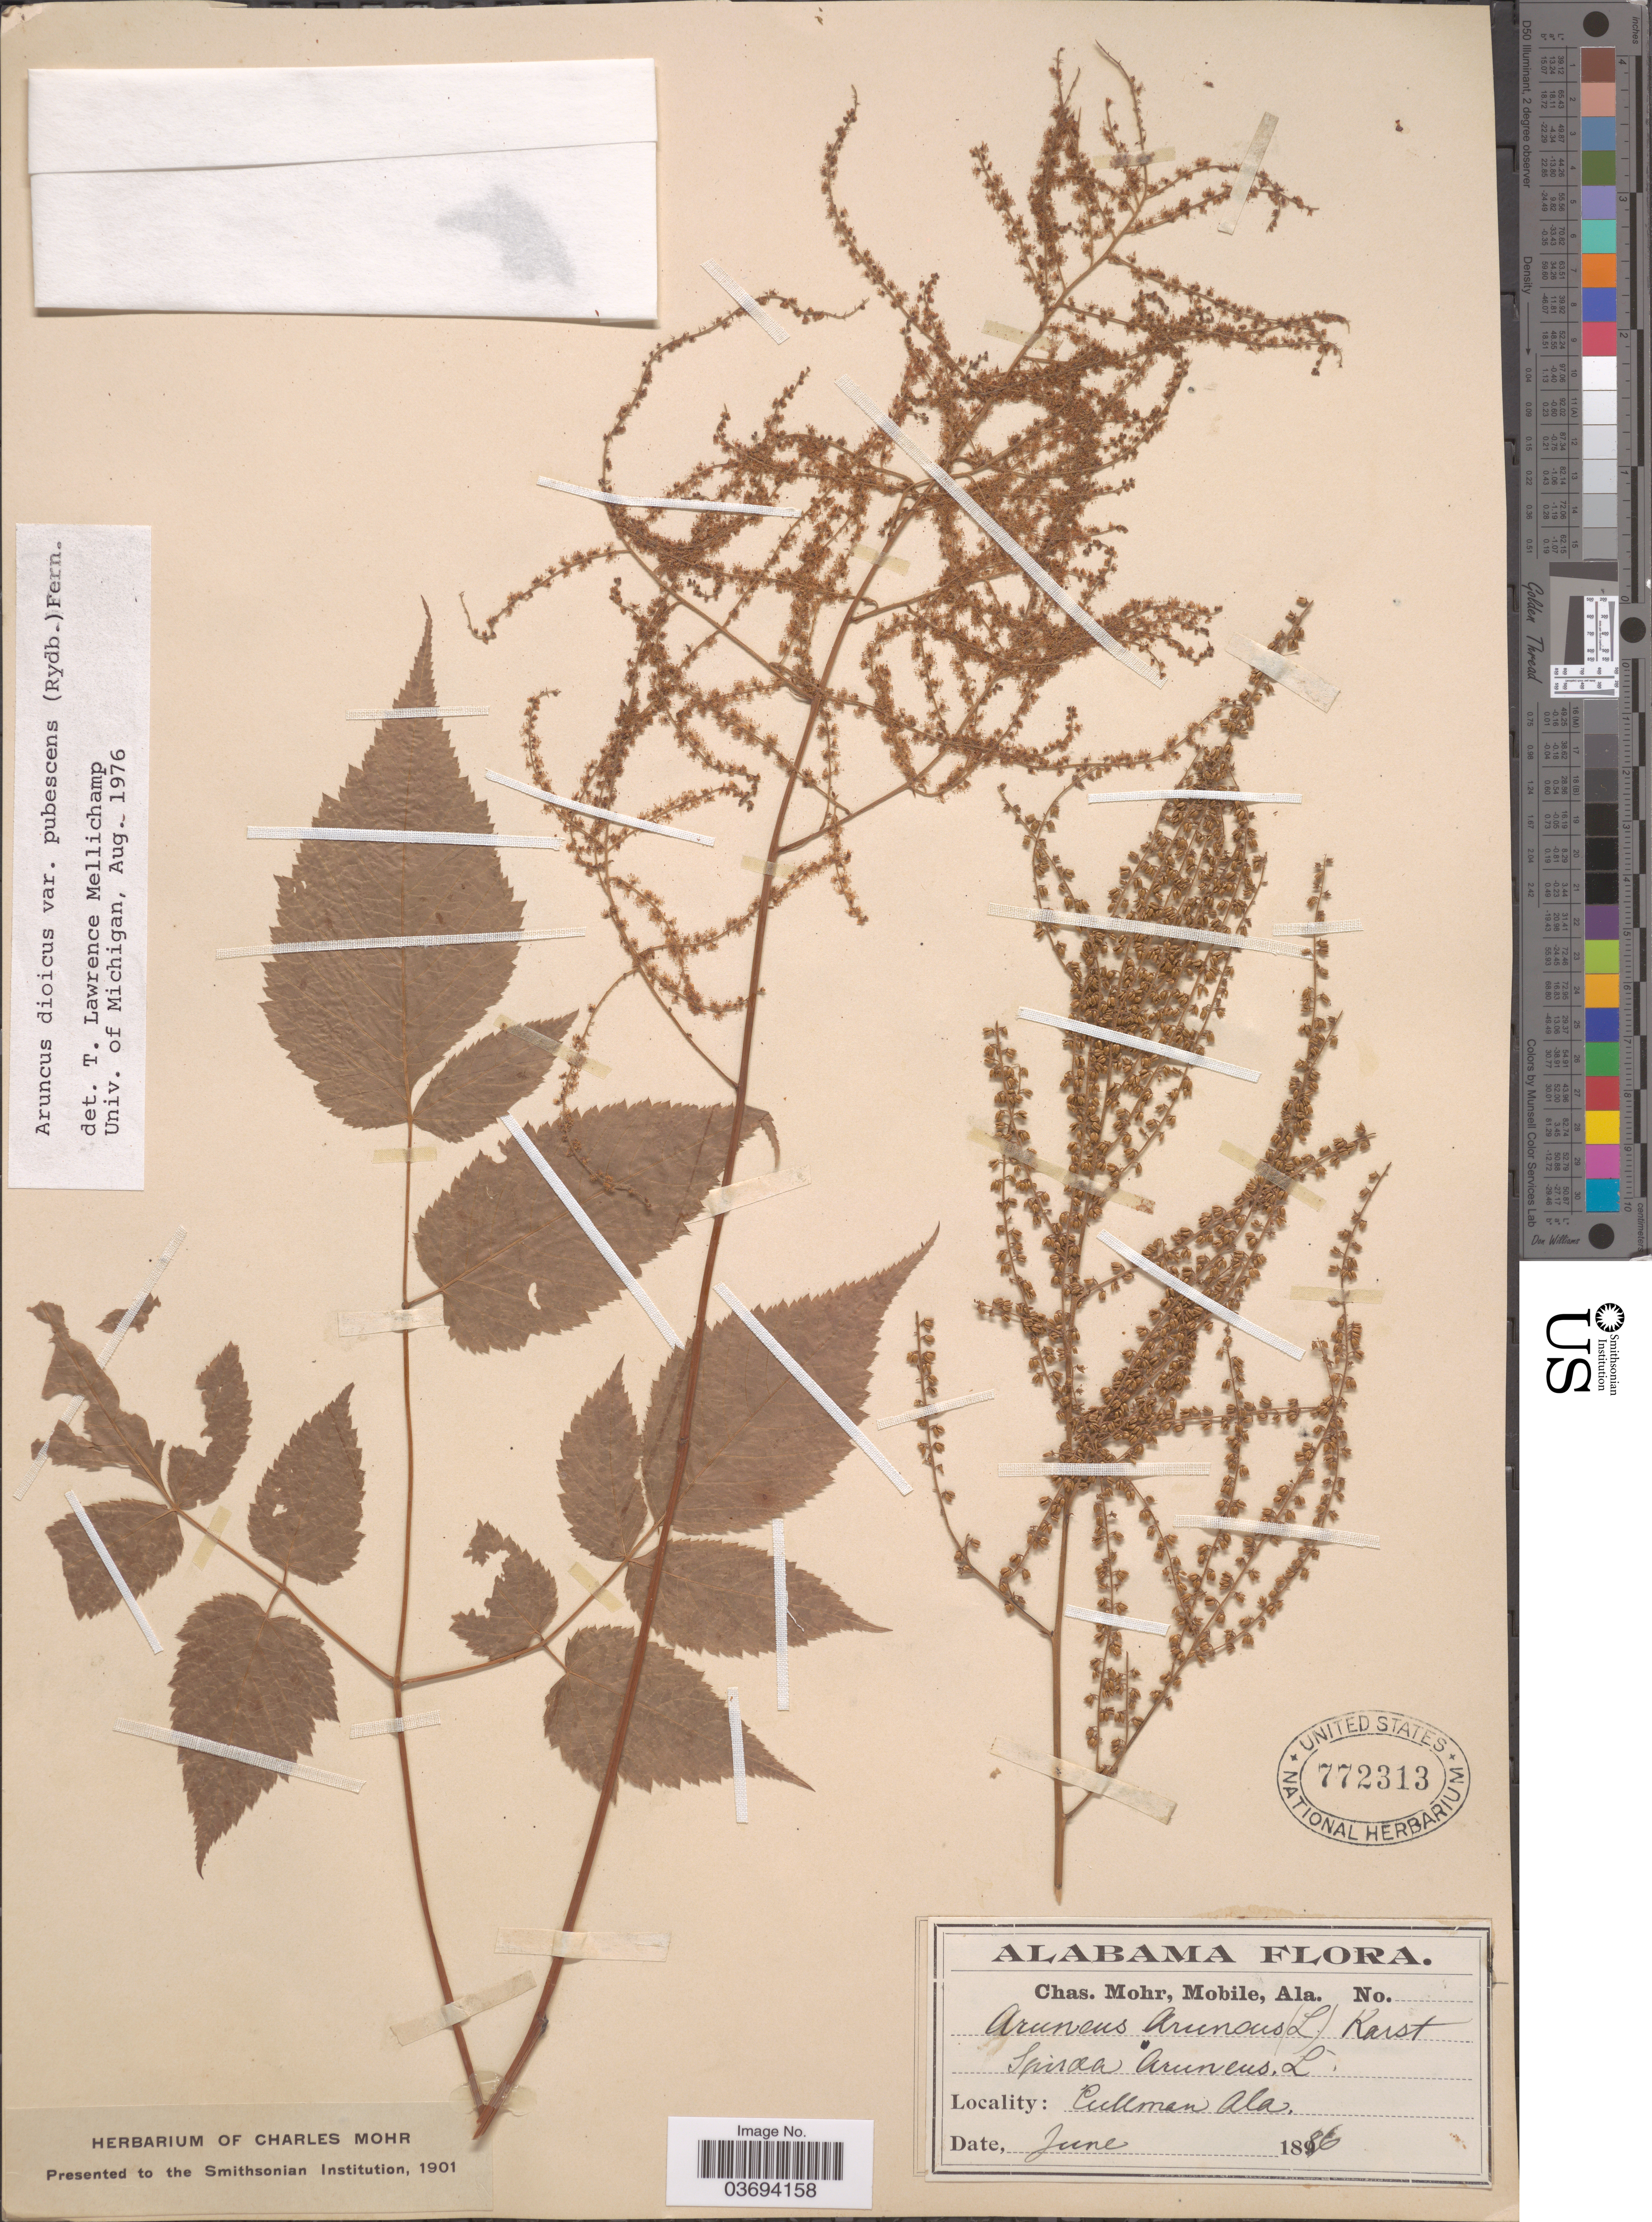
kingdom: Plantae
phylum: Tracheophyta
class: Magnoliopsida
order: Rosales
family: Rosaceae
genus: Aruncus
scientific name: Aruncus dioicus var. pubescens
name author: (Rydb.) Fernald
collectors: Mohr, C. T. (herbarium)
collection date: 1886-06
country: United States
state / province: Alabama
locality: Cullman.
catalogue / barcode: US 772313